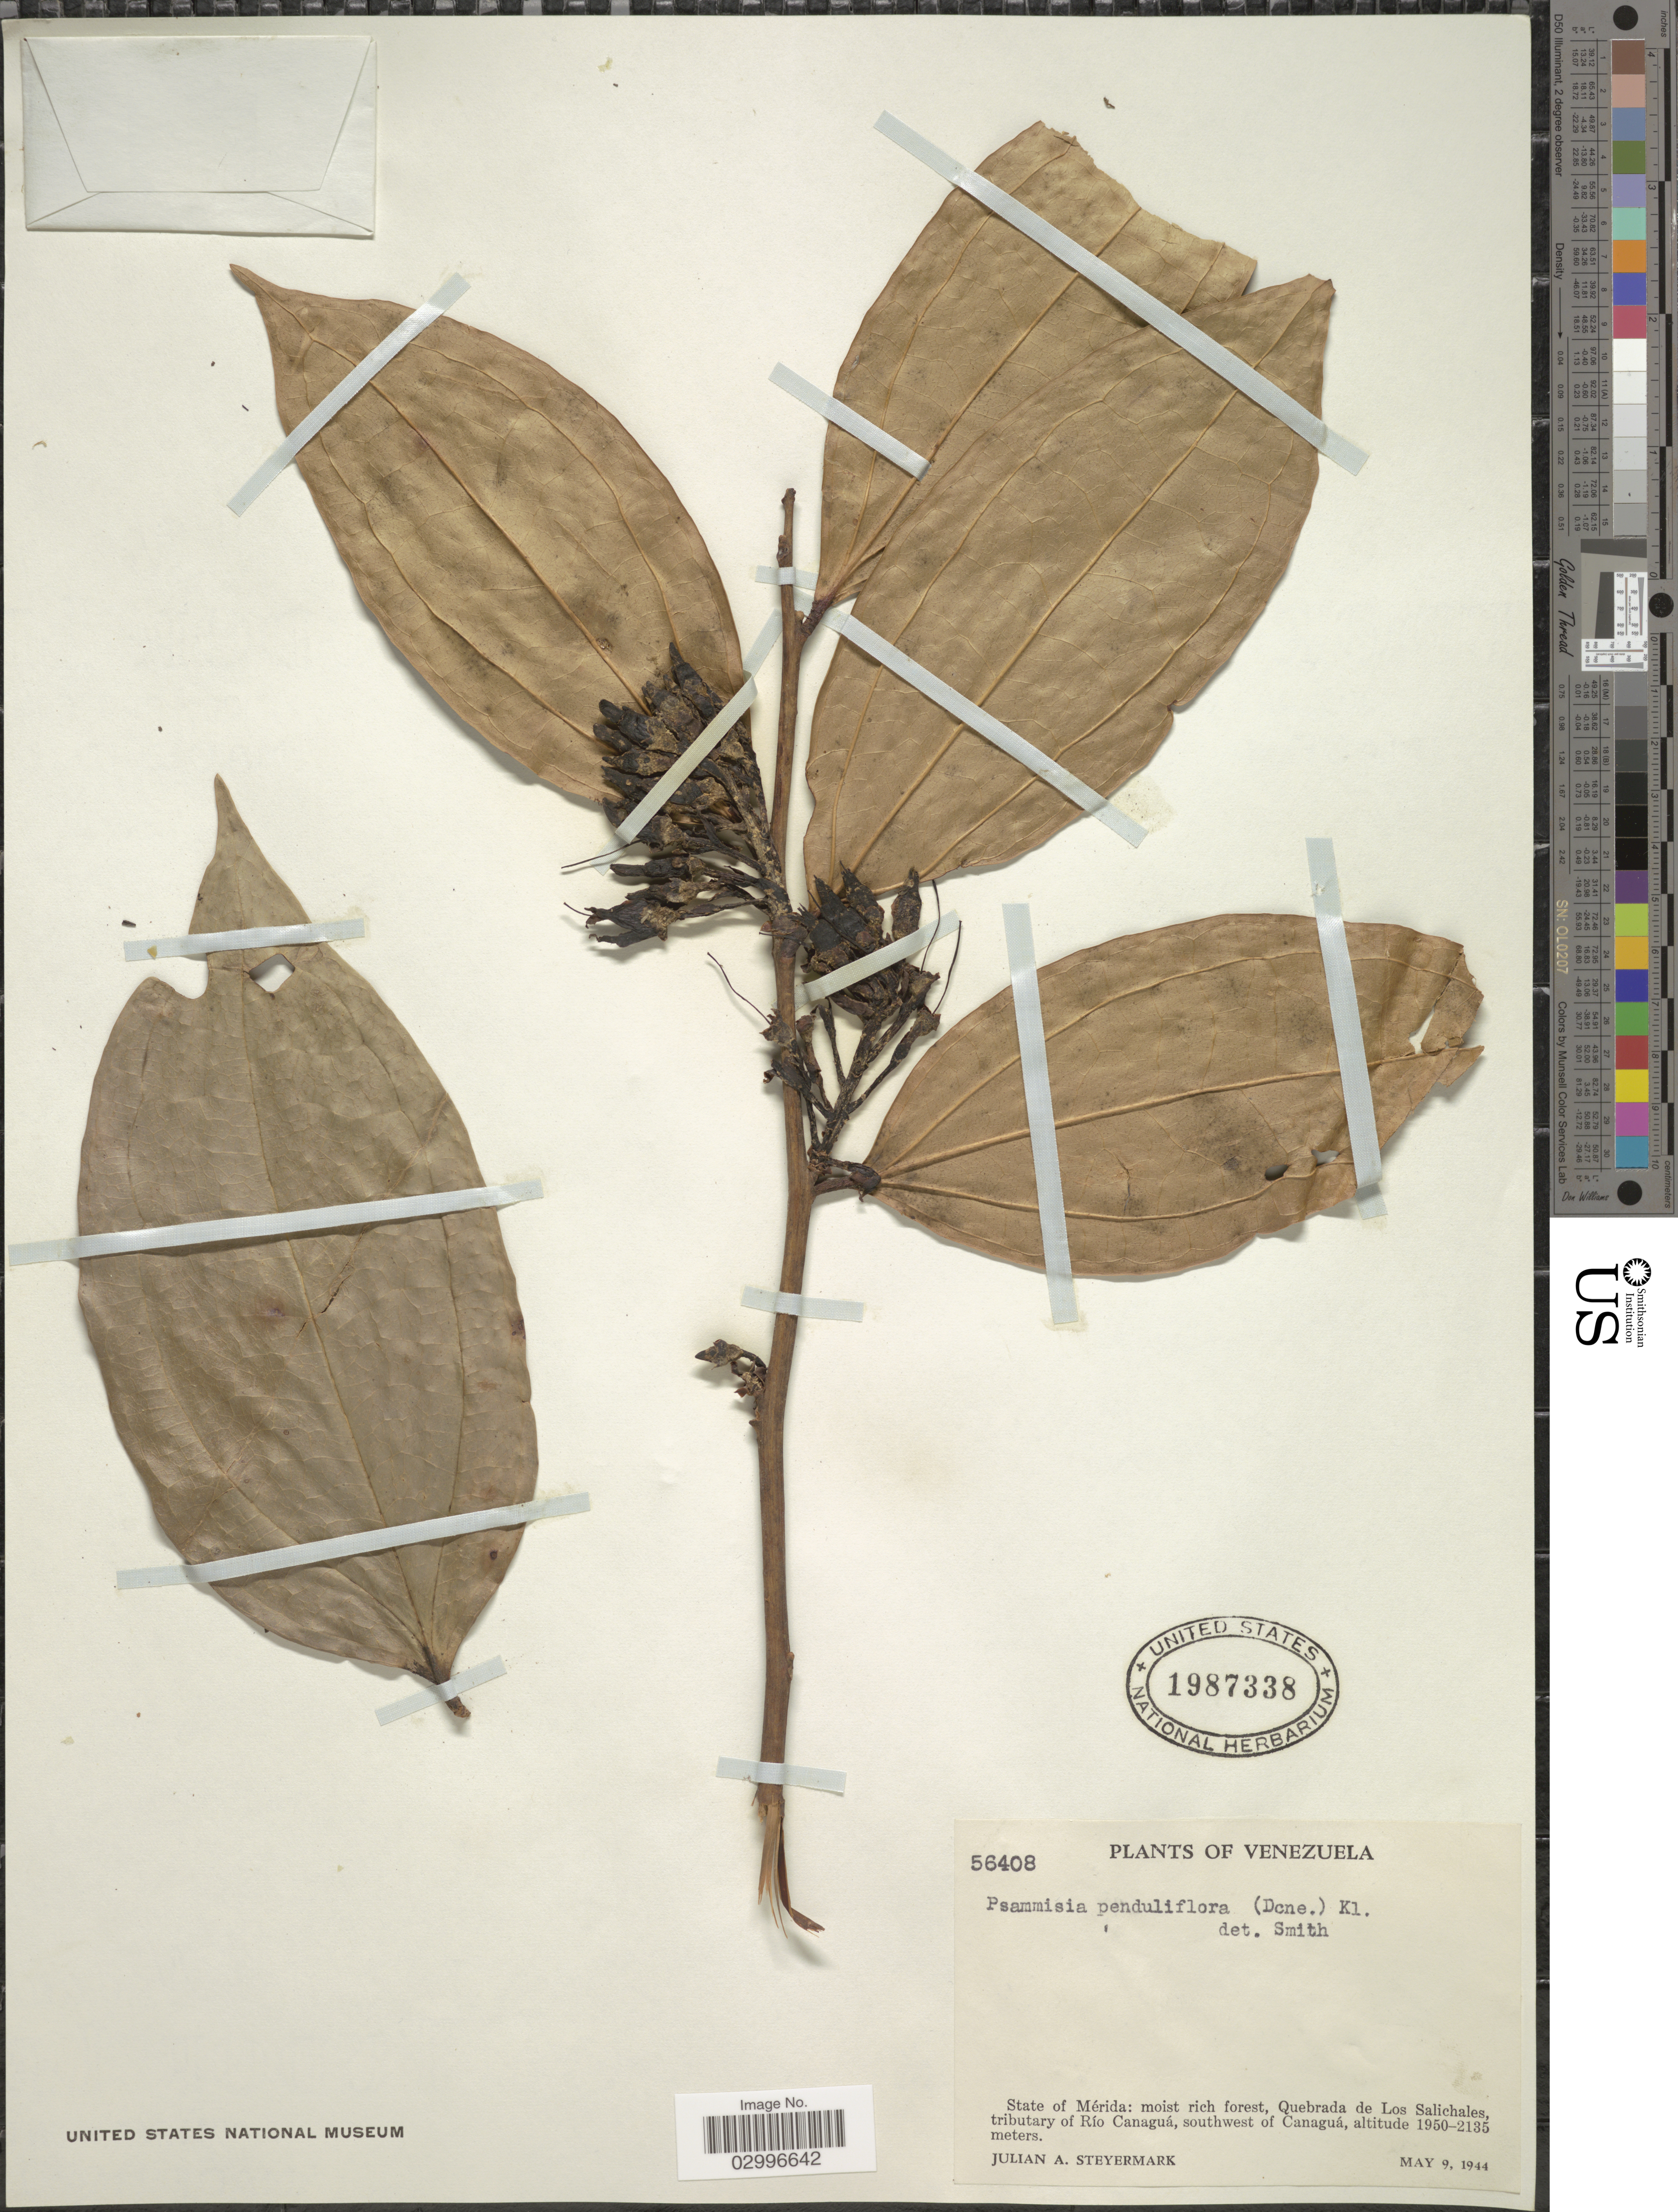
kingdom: Plantae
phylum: Tracheophyta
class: Magnoliopsida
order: Ericales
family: Ericaceae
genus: Psammisia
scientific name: Psammisia penduliflora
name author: (Dunal) Klotzsch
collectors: J. Steyermark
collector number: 56408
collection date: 1944-05-09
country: Venezuela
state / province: Mérida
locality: Moist rich forest, Quebrada de Los alichales, tributary of Río Canaguá, southwest of Canaguá.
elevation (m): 1950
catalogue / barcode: US 1987338